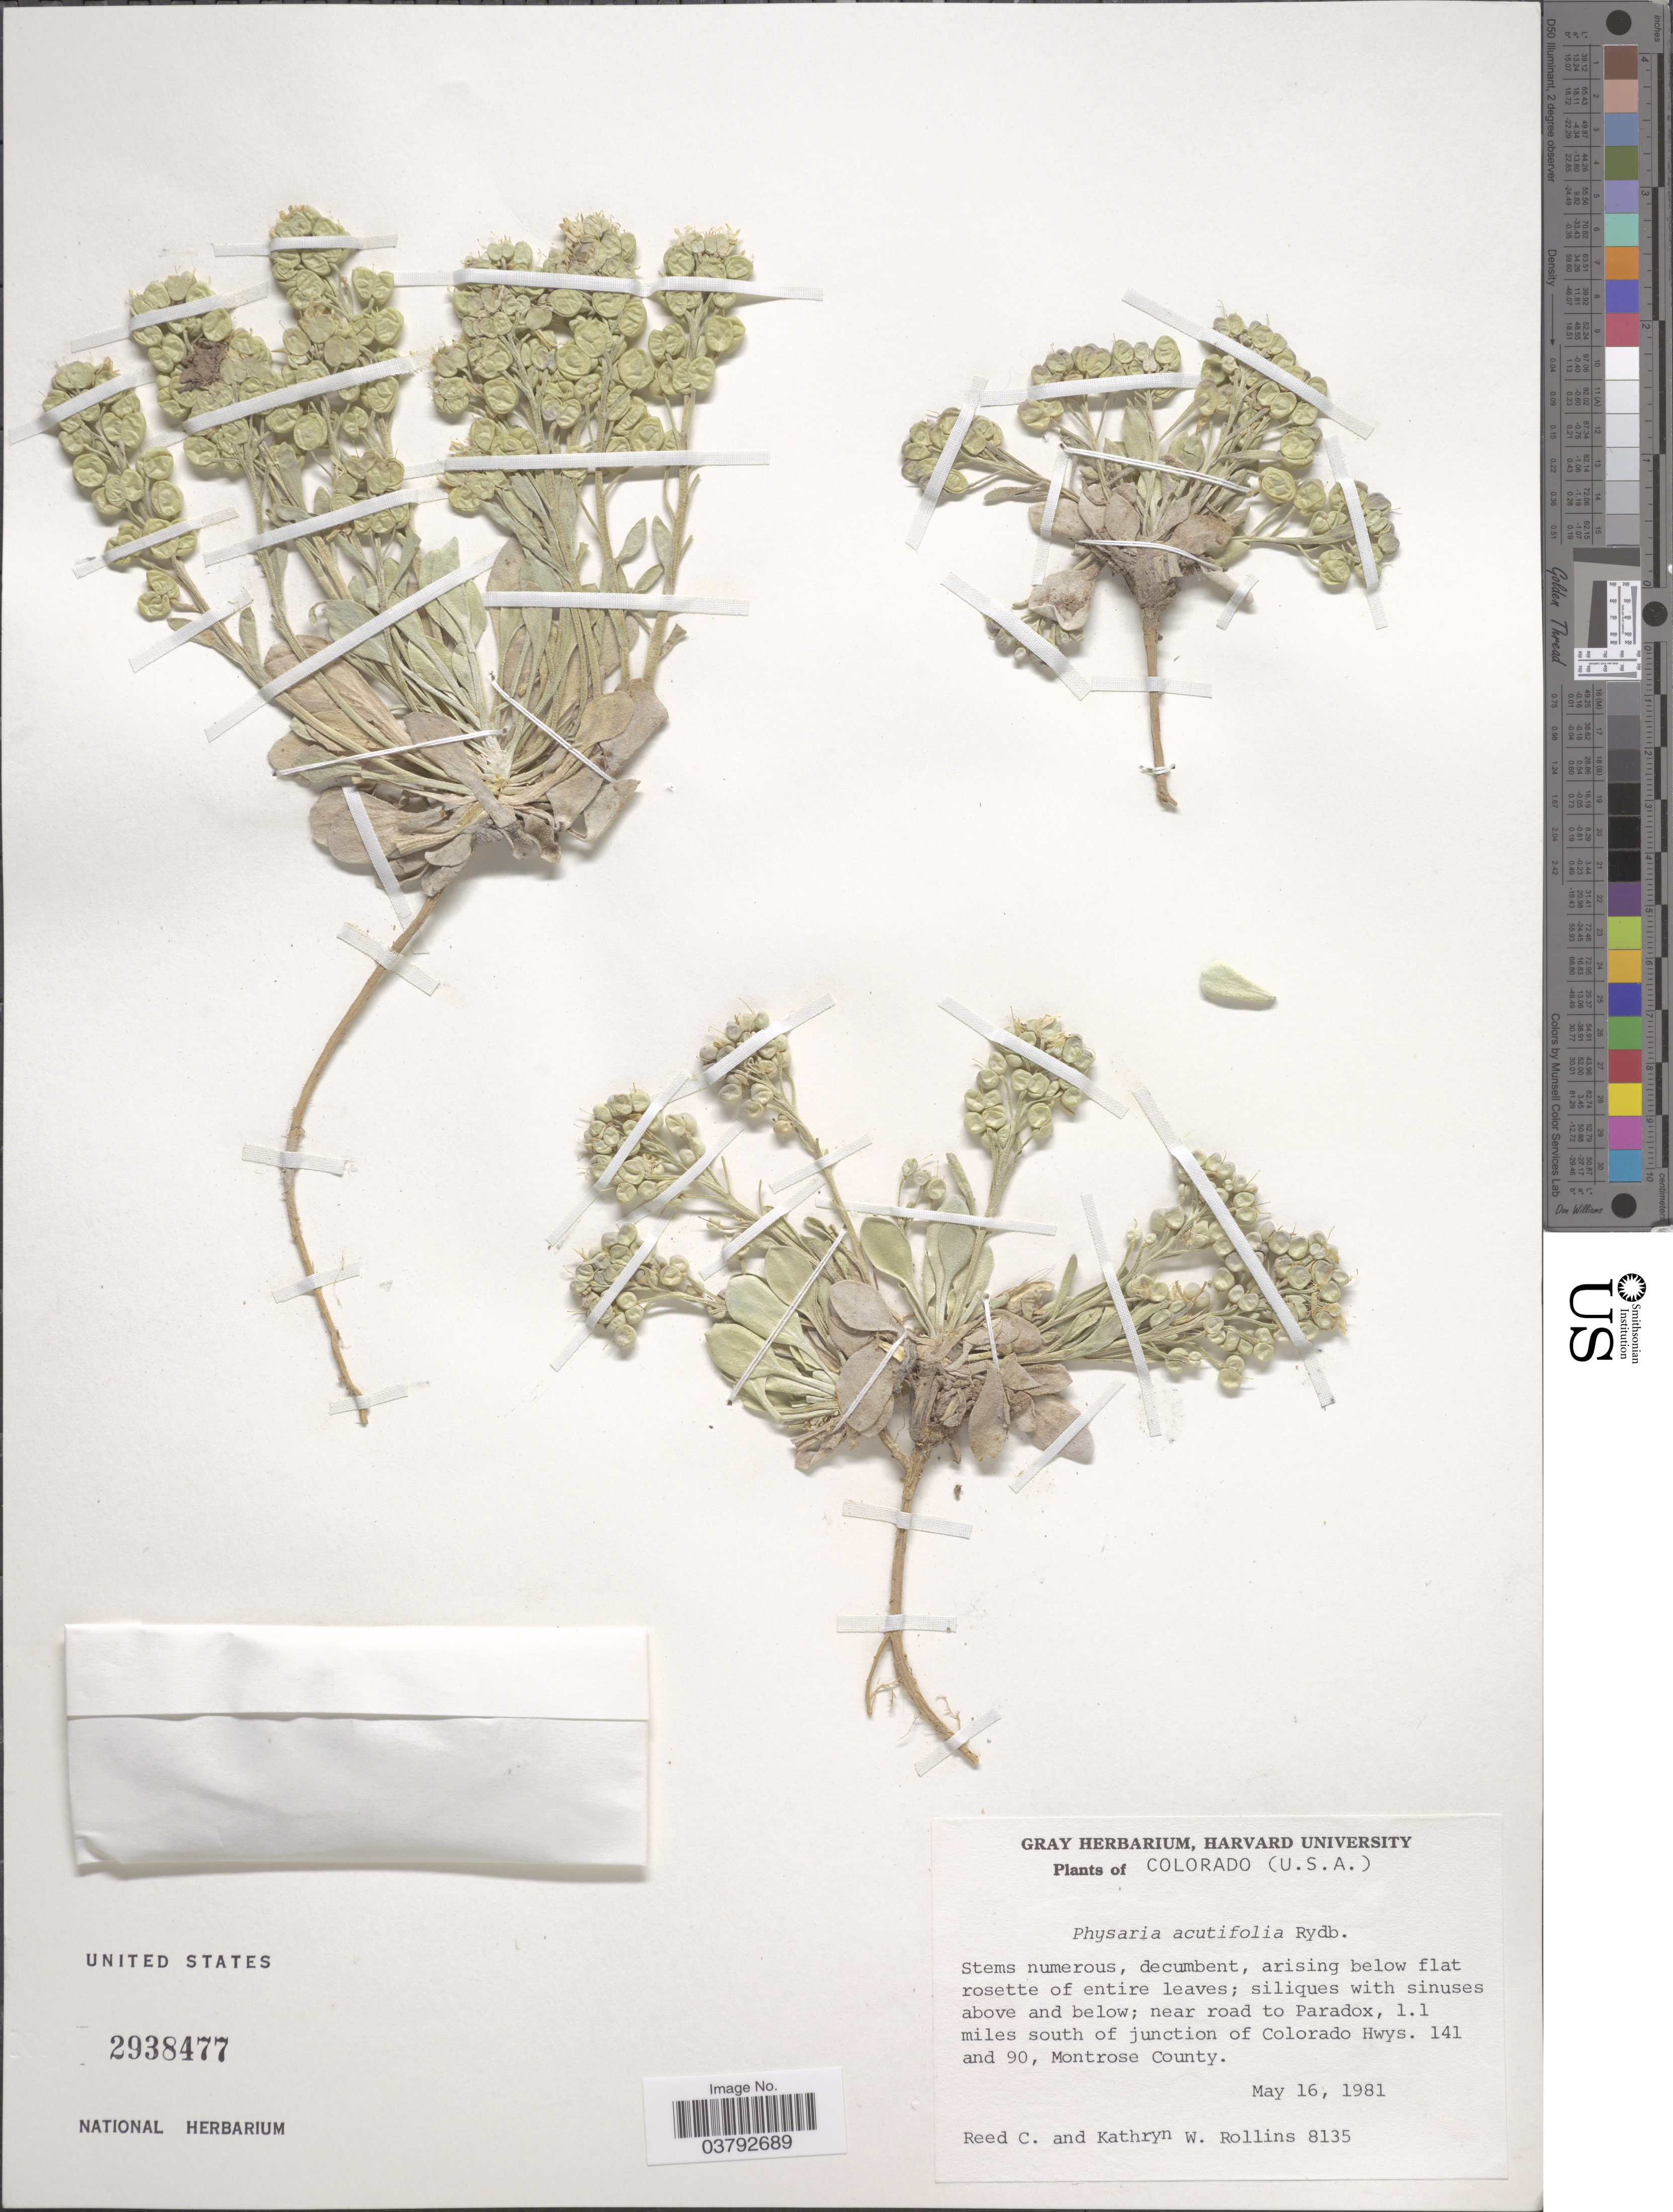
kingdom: Plantae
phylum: Tracheophyta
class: Magnoliopsida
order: Brassicales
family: Brassicaceae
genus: Physaria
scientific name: Physaria acutifolia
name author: Rydb.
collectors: R. C. Rollins & K. W. Rollins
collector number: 8135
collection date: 1981-05-16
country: United States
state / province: Colorado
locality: Near road to Paradox, 1.1 miles south of junction of Colorado Hwys. 141 and 90, Montrose County.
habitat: near road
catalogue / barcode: US 2938477